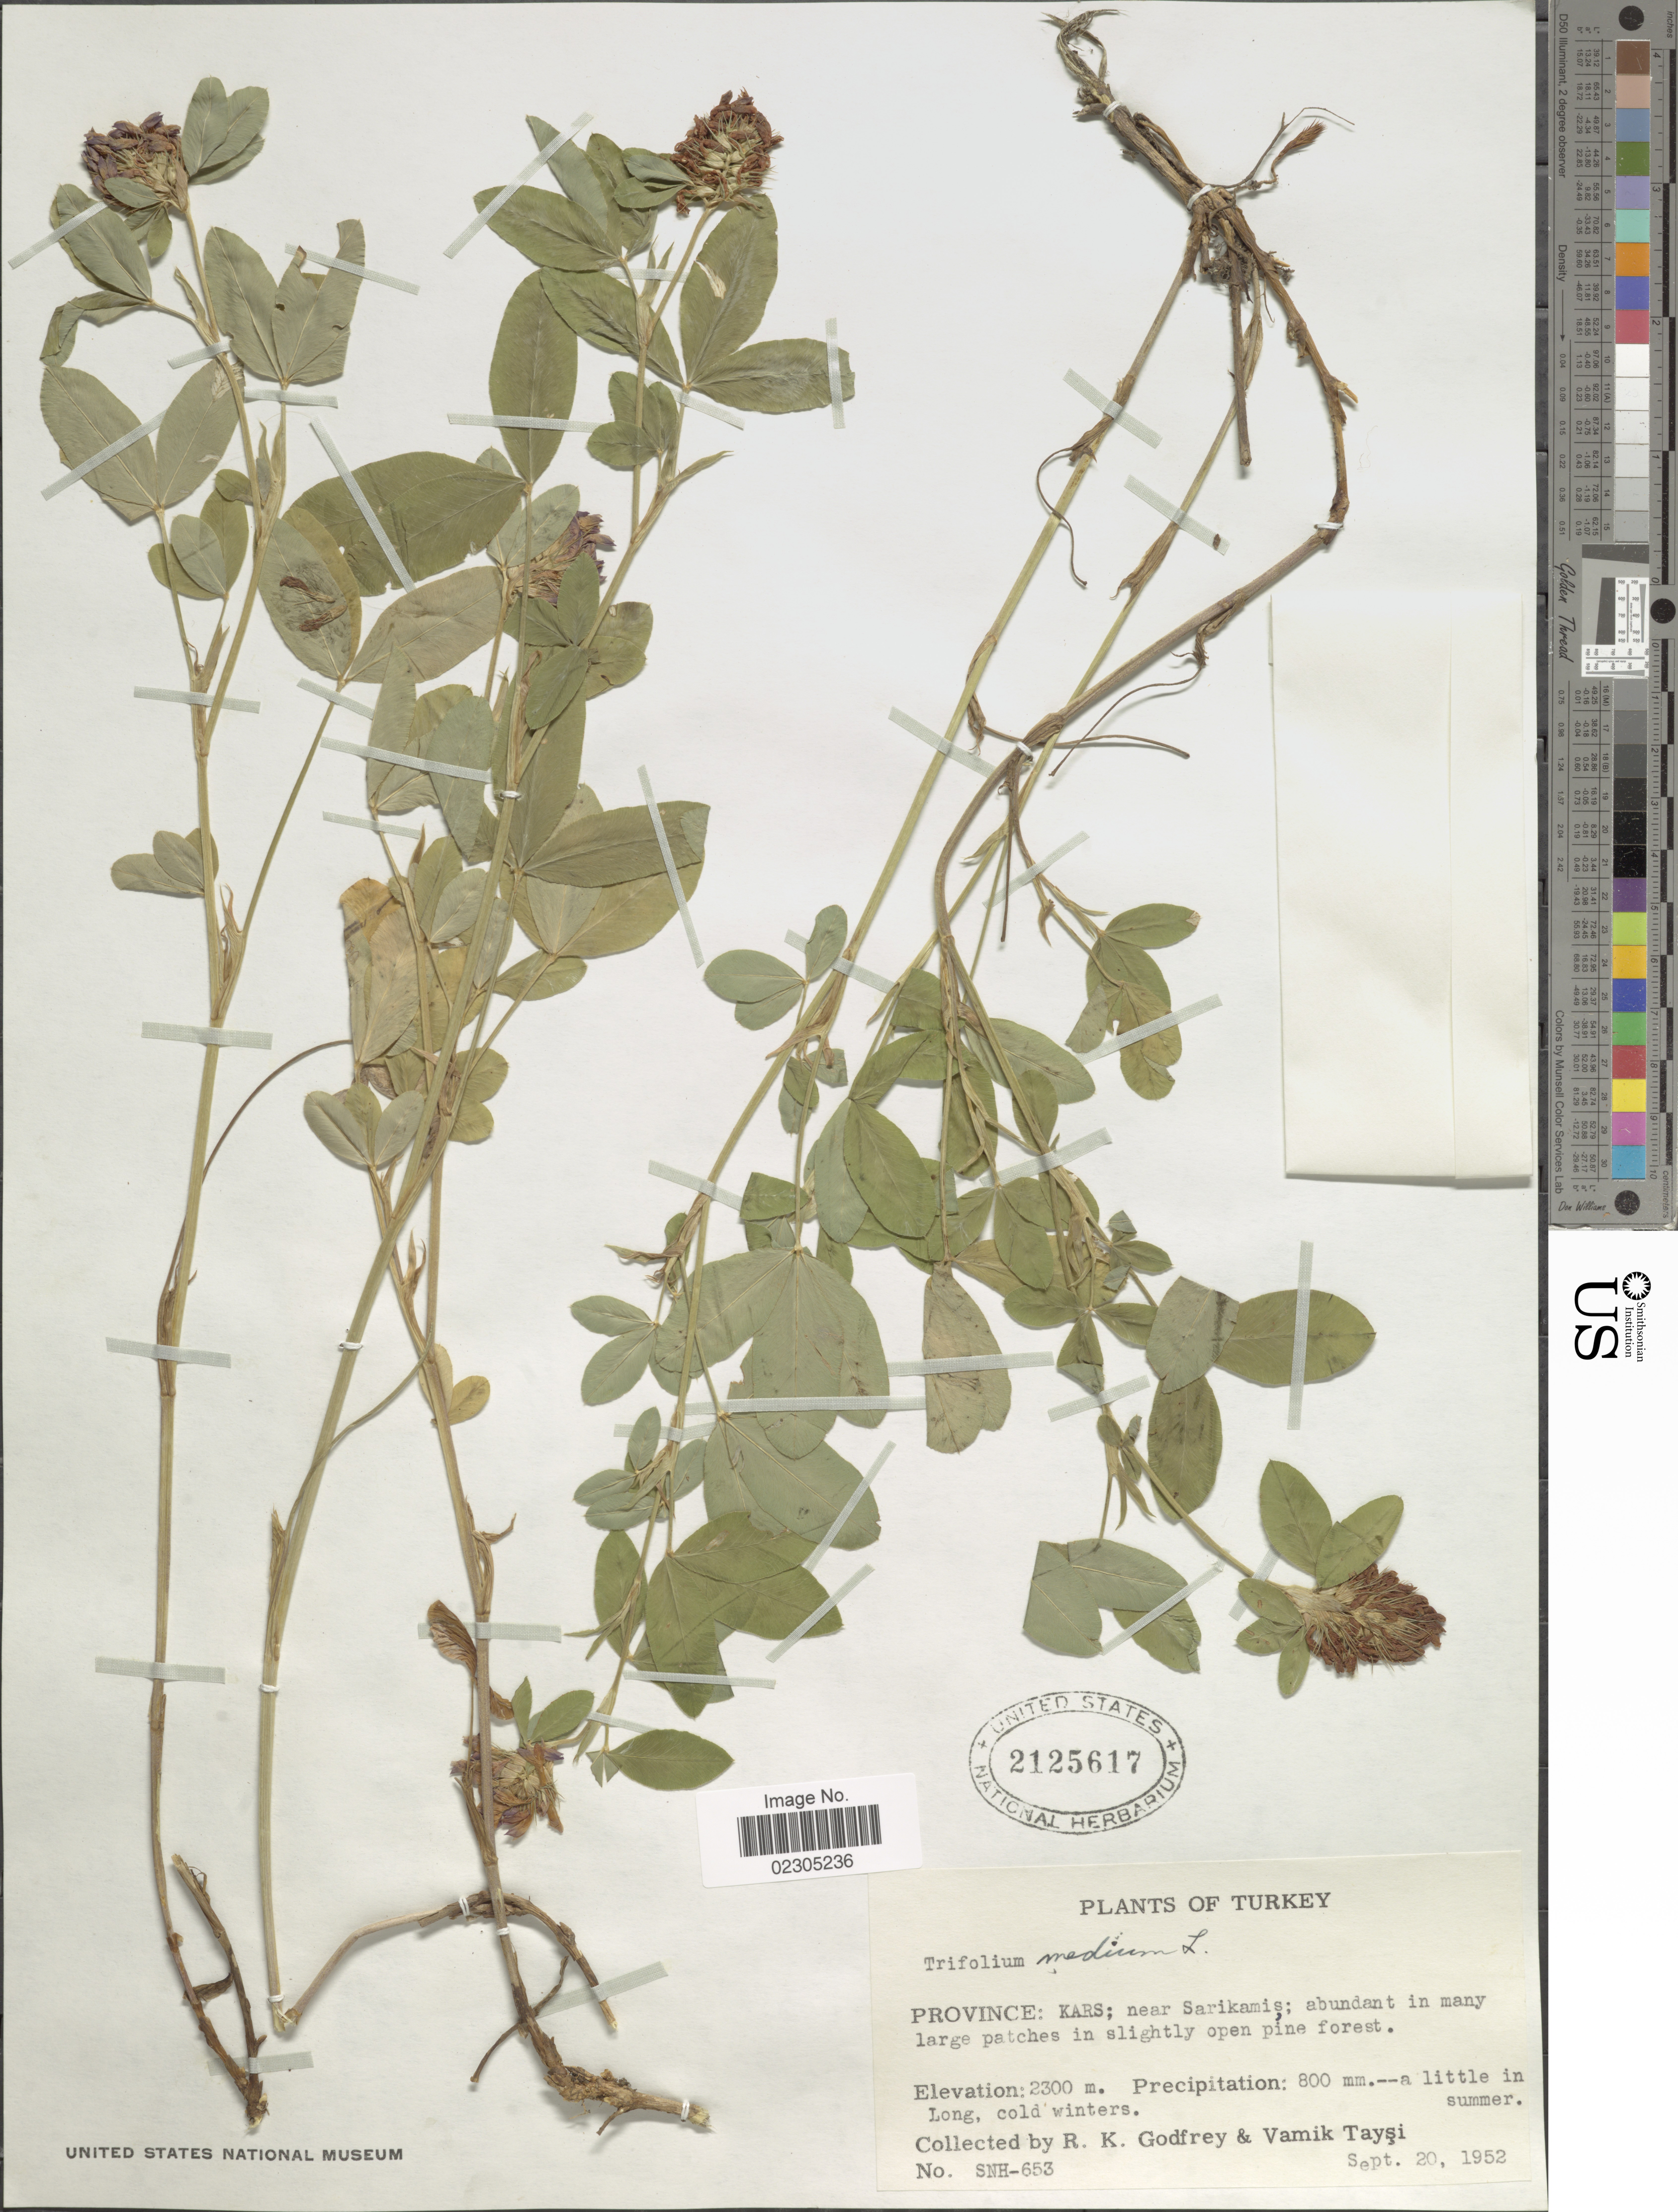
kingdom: Plantae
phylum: Tracheophyta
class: Magnoliopsida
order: Fabales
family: Fabaceae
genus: Trifolium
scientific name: Trifolium medium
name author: L.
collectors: R. K. Godfrey & V. Taysi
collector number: SNH-653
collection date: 1952-09-20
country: Turkey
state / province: Kars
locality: Near Sarikamis.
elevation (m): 2300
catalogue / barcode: US 2125617